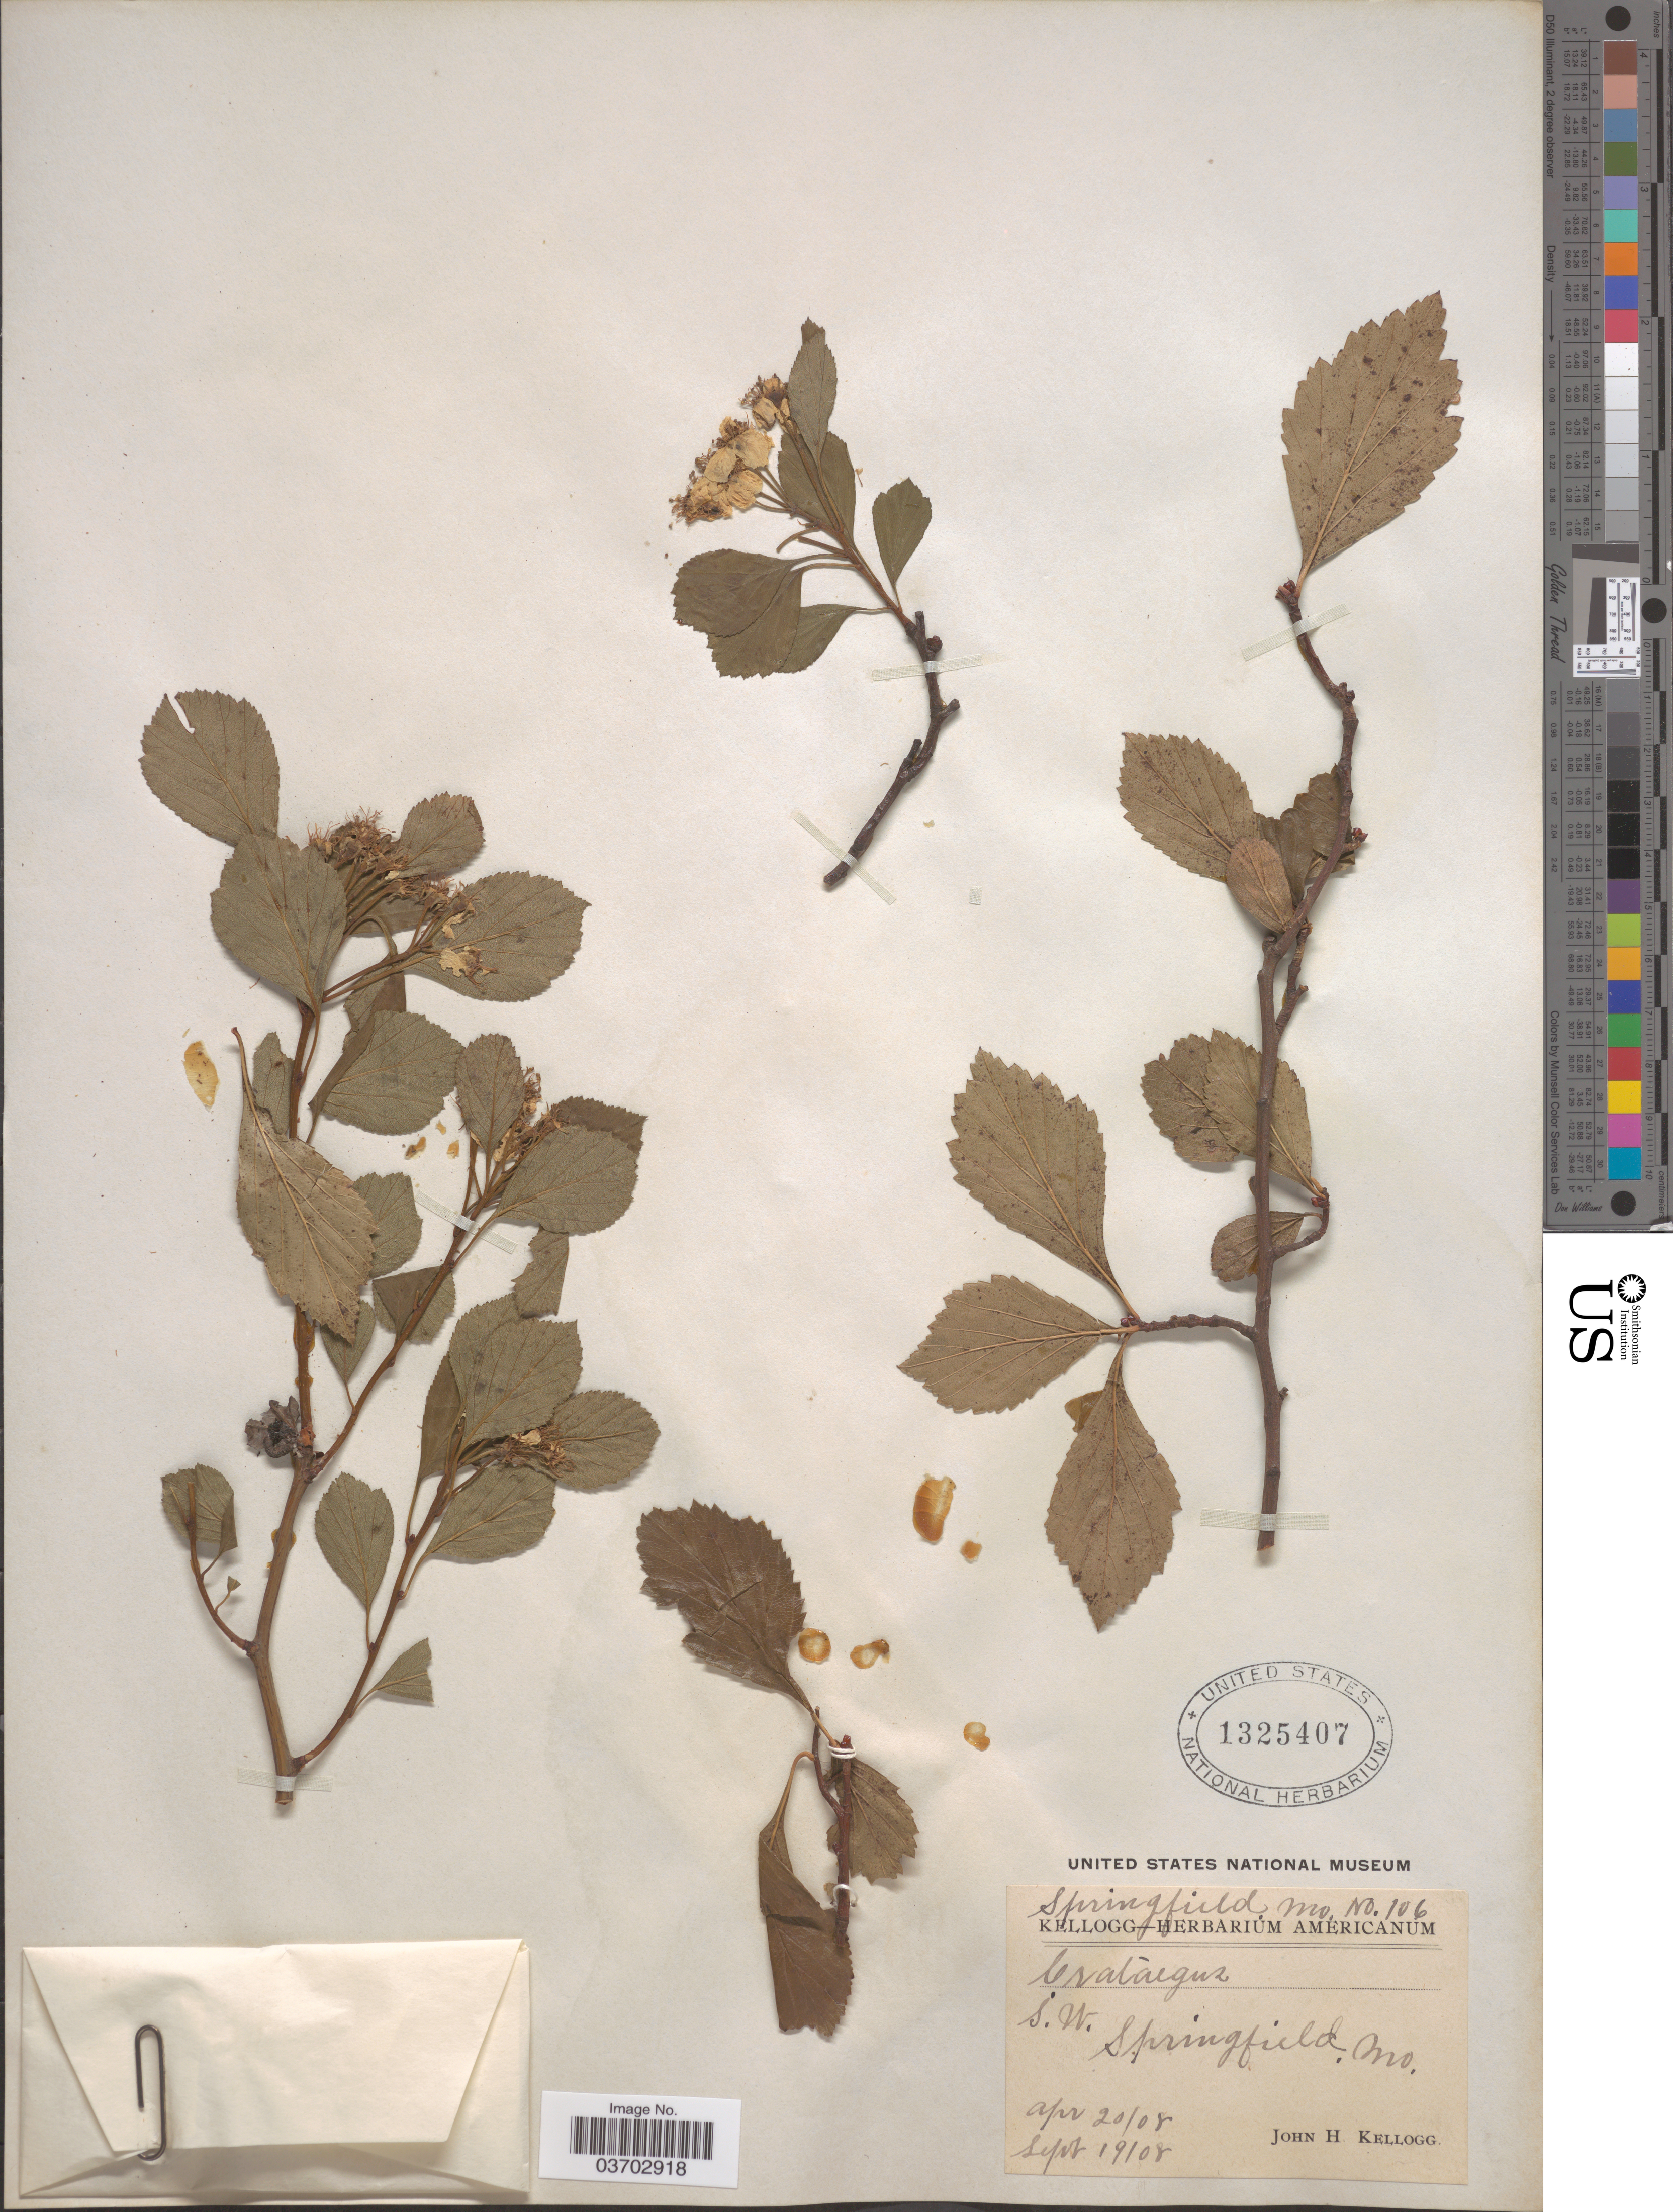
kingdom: Plantae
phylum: Tracheophyta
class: Magnoliopsida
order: Rosales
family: Rosaceae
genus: Crataegus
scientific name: Crataegus sp.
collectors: J. H. Kellogg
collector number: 106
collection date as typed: Transcribed d/m/y: 20/4/8 to 19/9/8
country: United States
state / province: Missouri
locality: S.W. Springfield.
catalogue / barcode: US 1325407